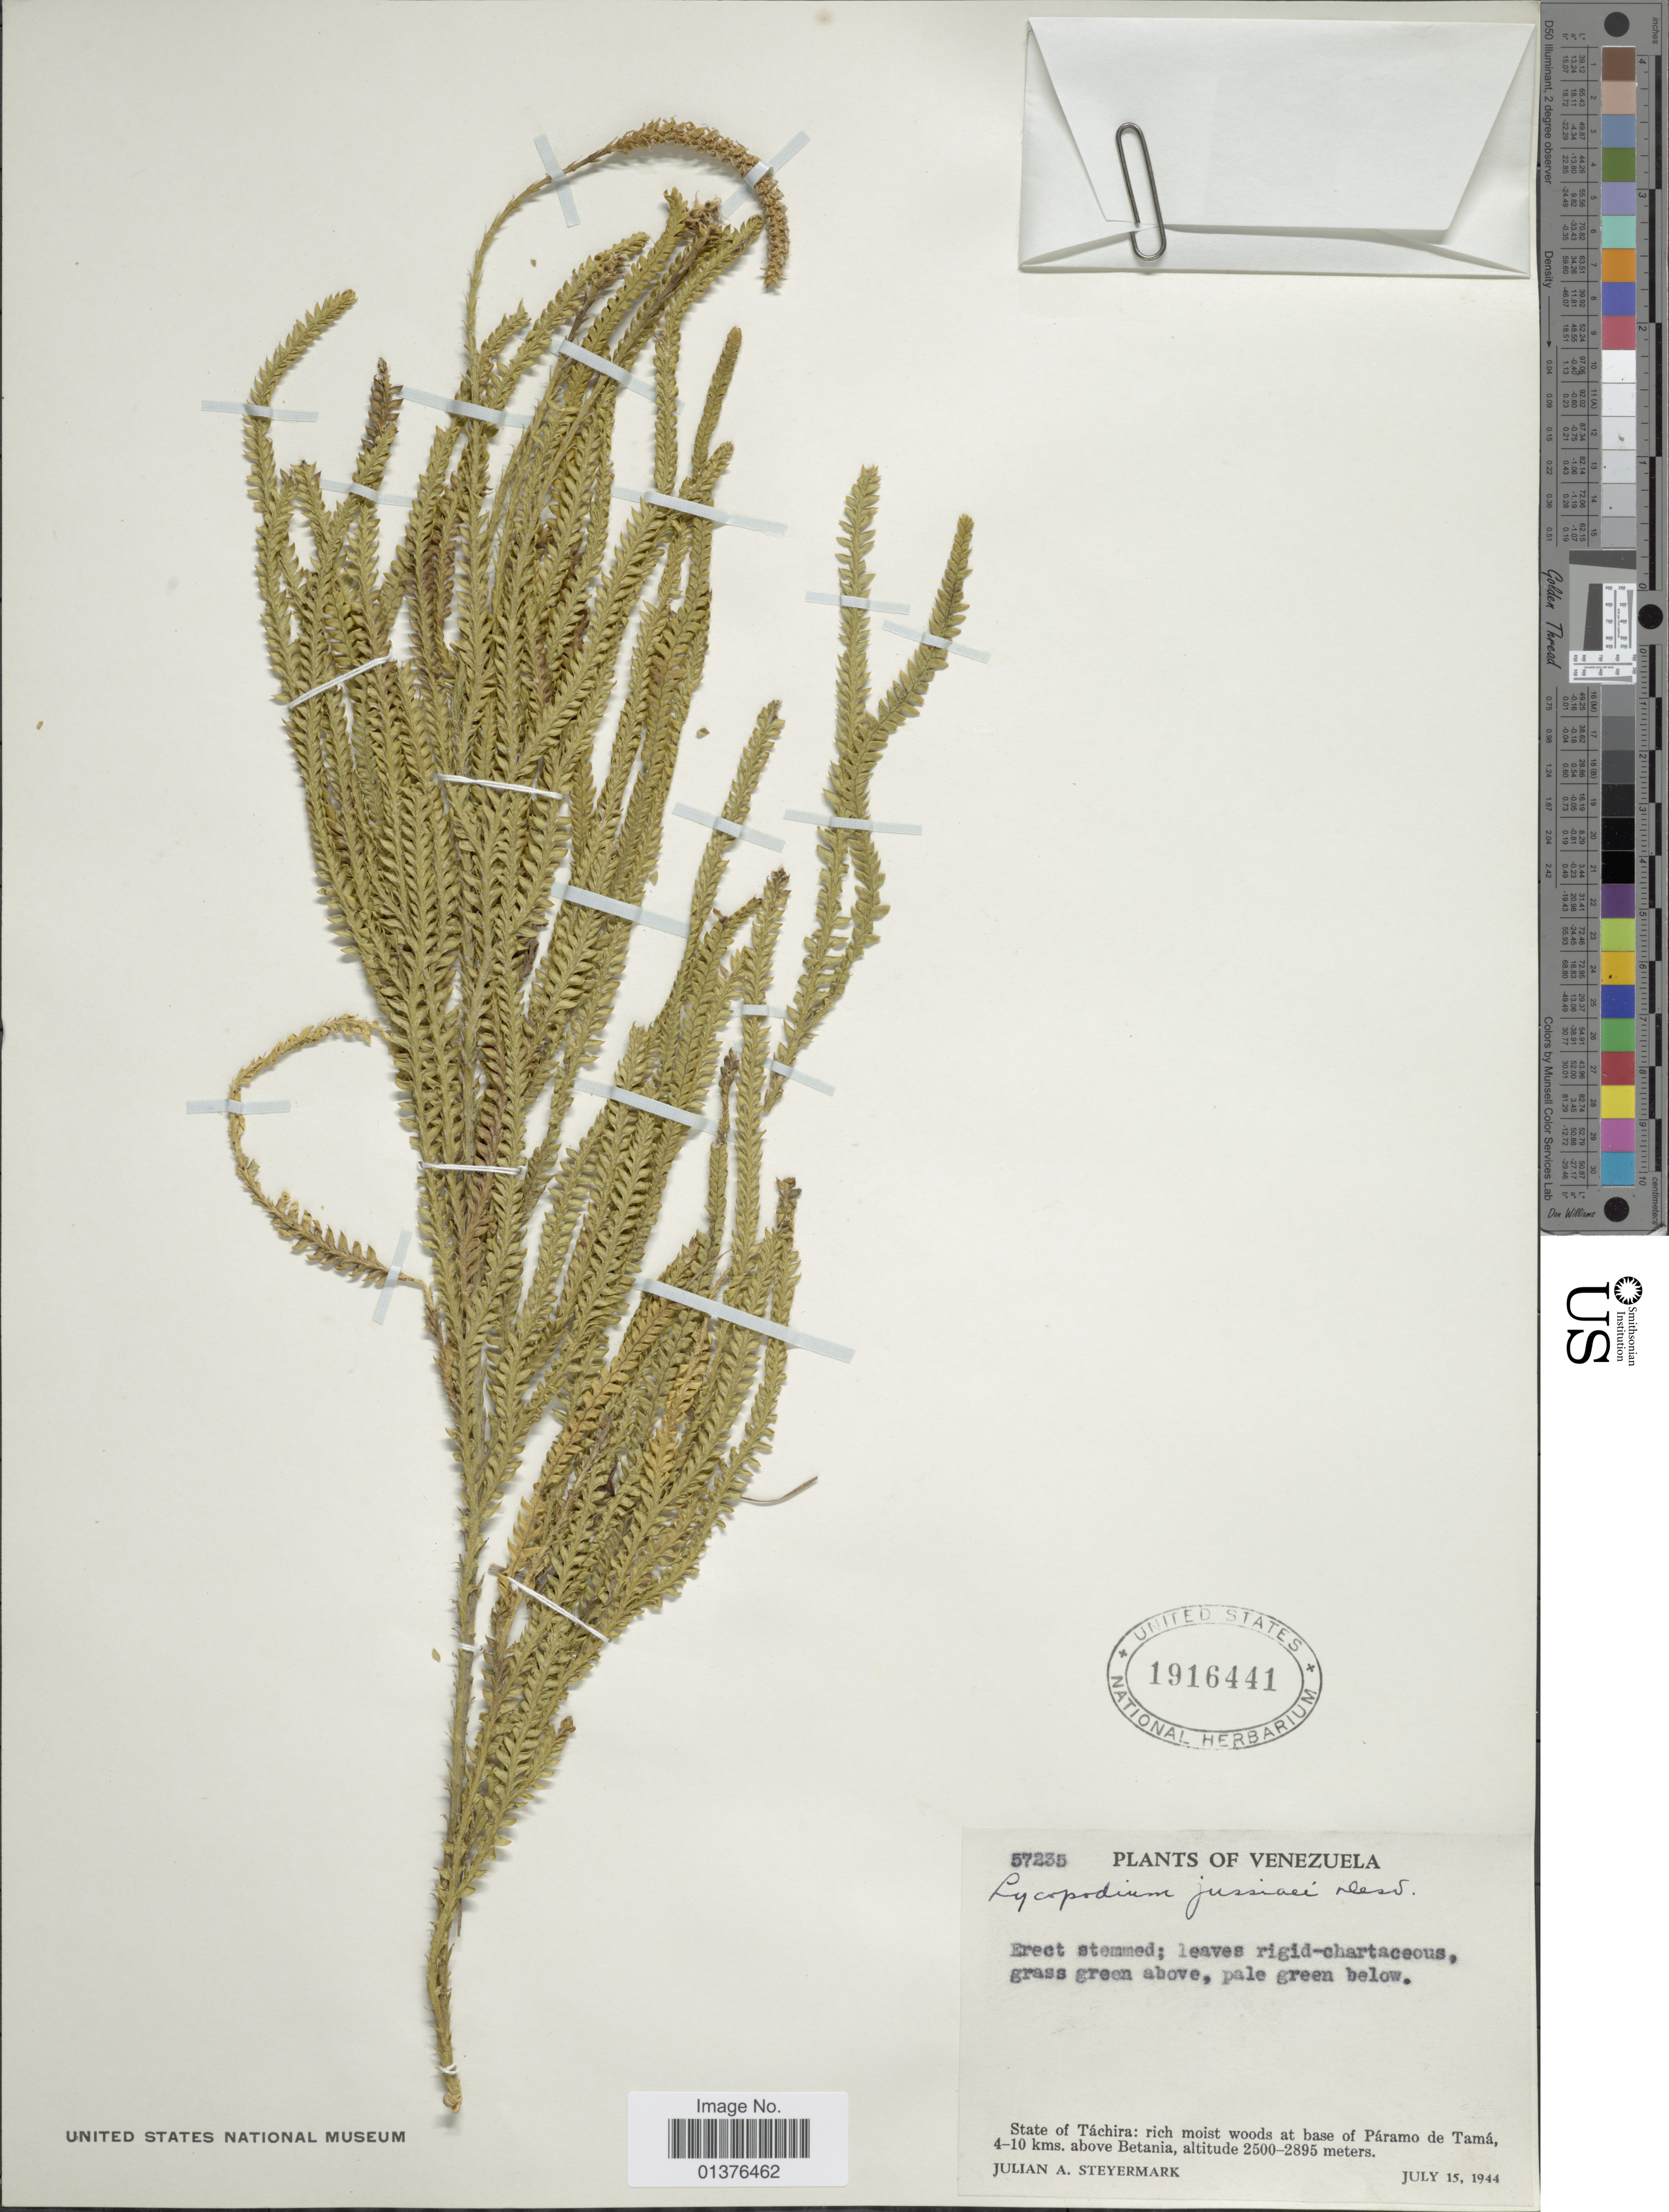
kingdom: Plantae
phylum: Tracheophyta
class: Lycopodiopsida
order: Lycopodiales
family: Lycopodiaceae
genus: Diphasium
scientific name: Diphasium jussiaei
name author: (Desv.) C. Presl ex Rothm.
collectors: J. Steyermark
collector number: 57235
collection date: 1944-07-15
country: Venezuela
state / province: Tachira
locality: State of Táchira: rich moist woods at base of Páramo de Tamá, 4-10kms above Betania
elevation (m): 2500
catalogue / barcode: US 1916441